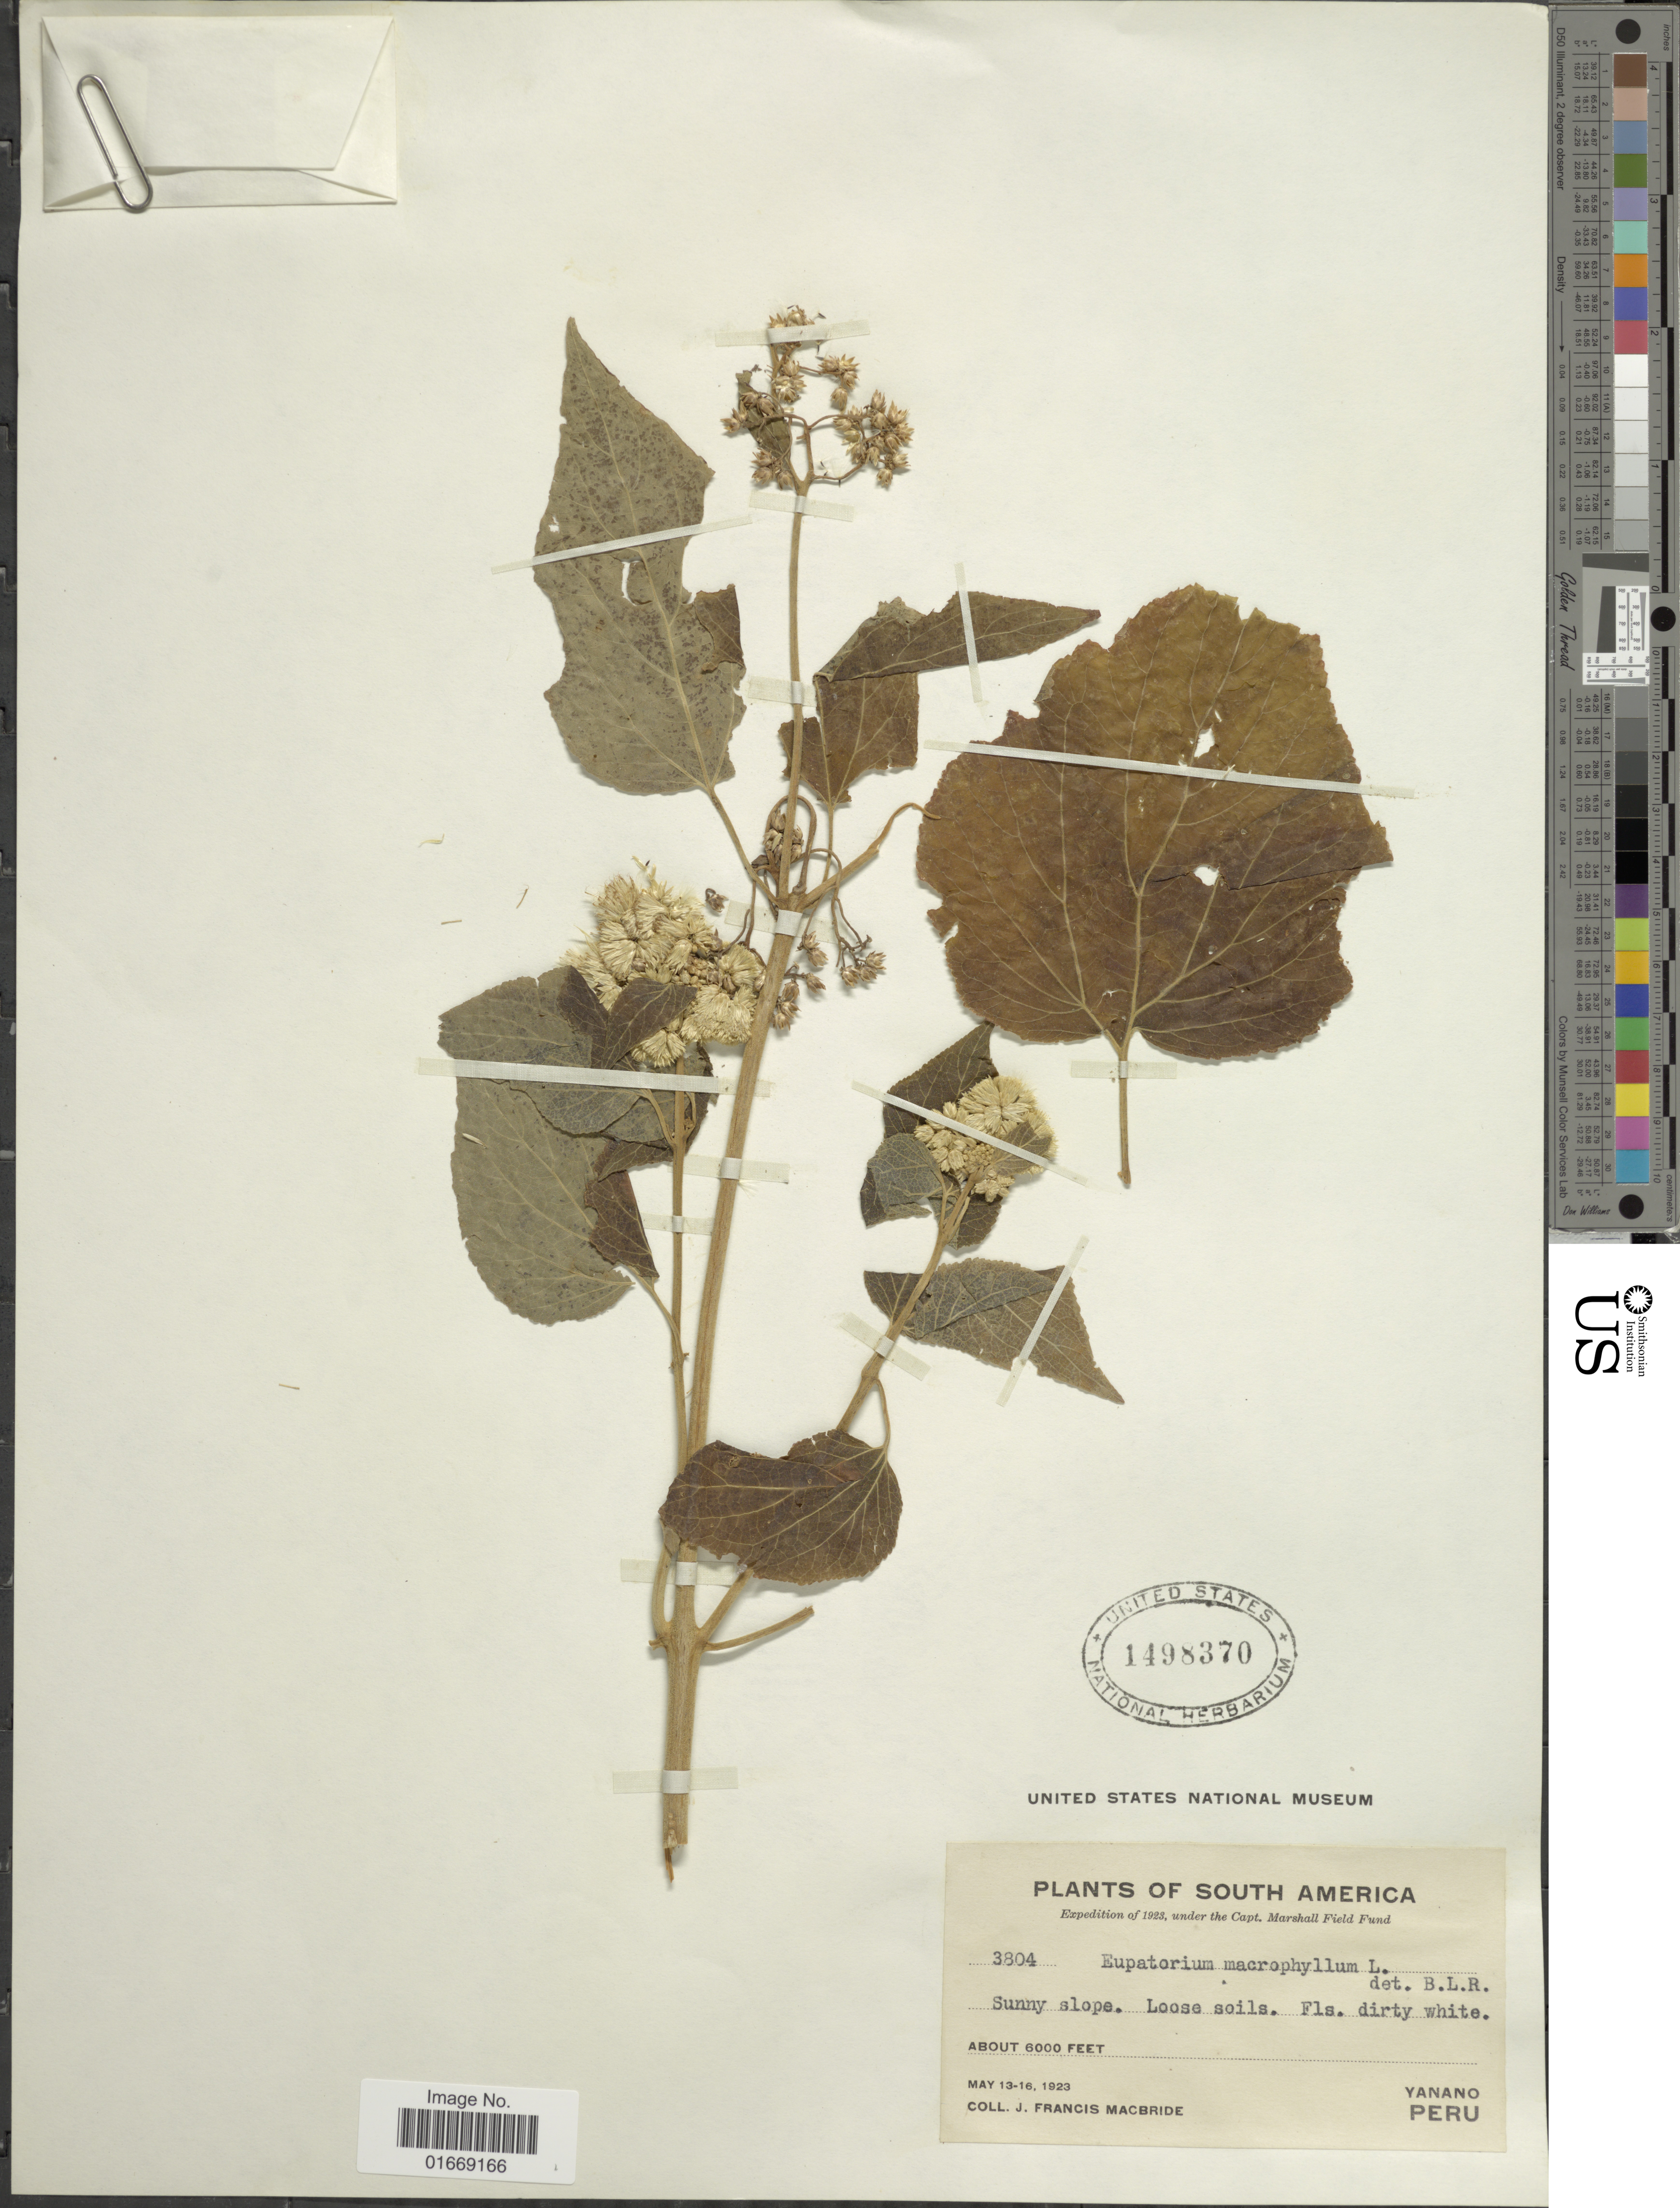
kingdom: Plantae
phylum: Tracheophyta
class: Magnoliopsida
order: Asterales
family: Asteraceae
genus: Hebeclinium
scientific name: Hebeclinium macrophyllum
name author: (L.) DC.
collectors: J. F. Macbride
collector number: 3804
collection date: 1923-05-13/1923-05-16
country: Peru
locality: South America, Yanano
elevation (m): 1829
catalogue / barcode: US 1498370